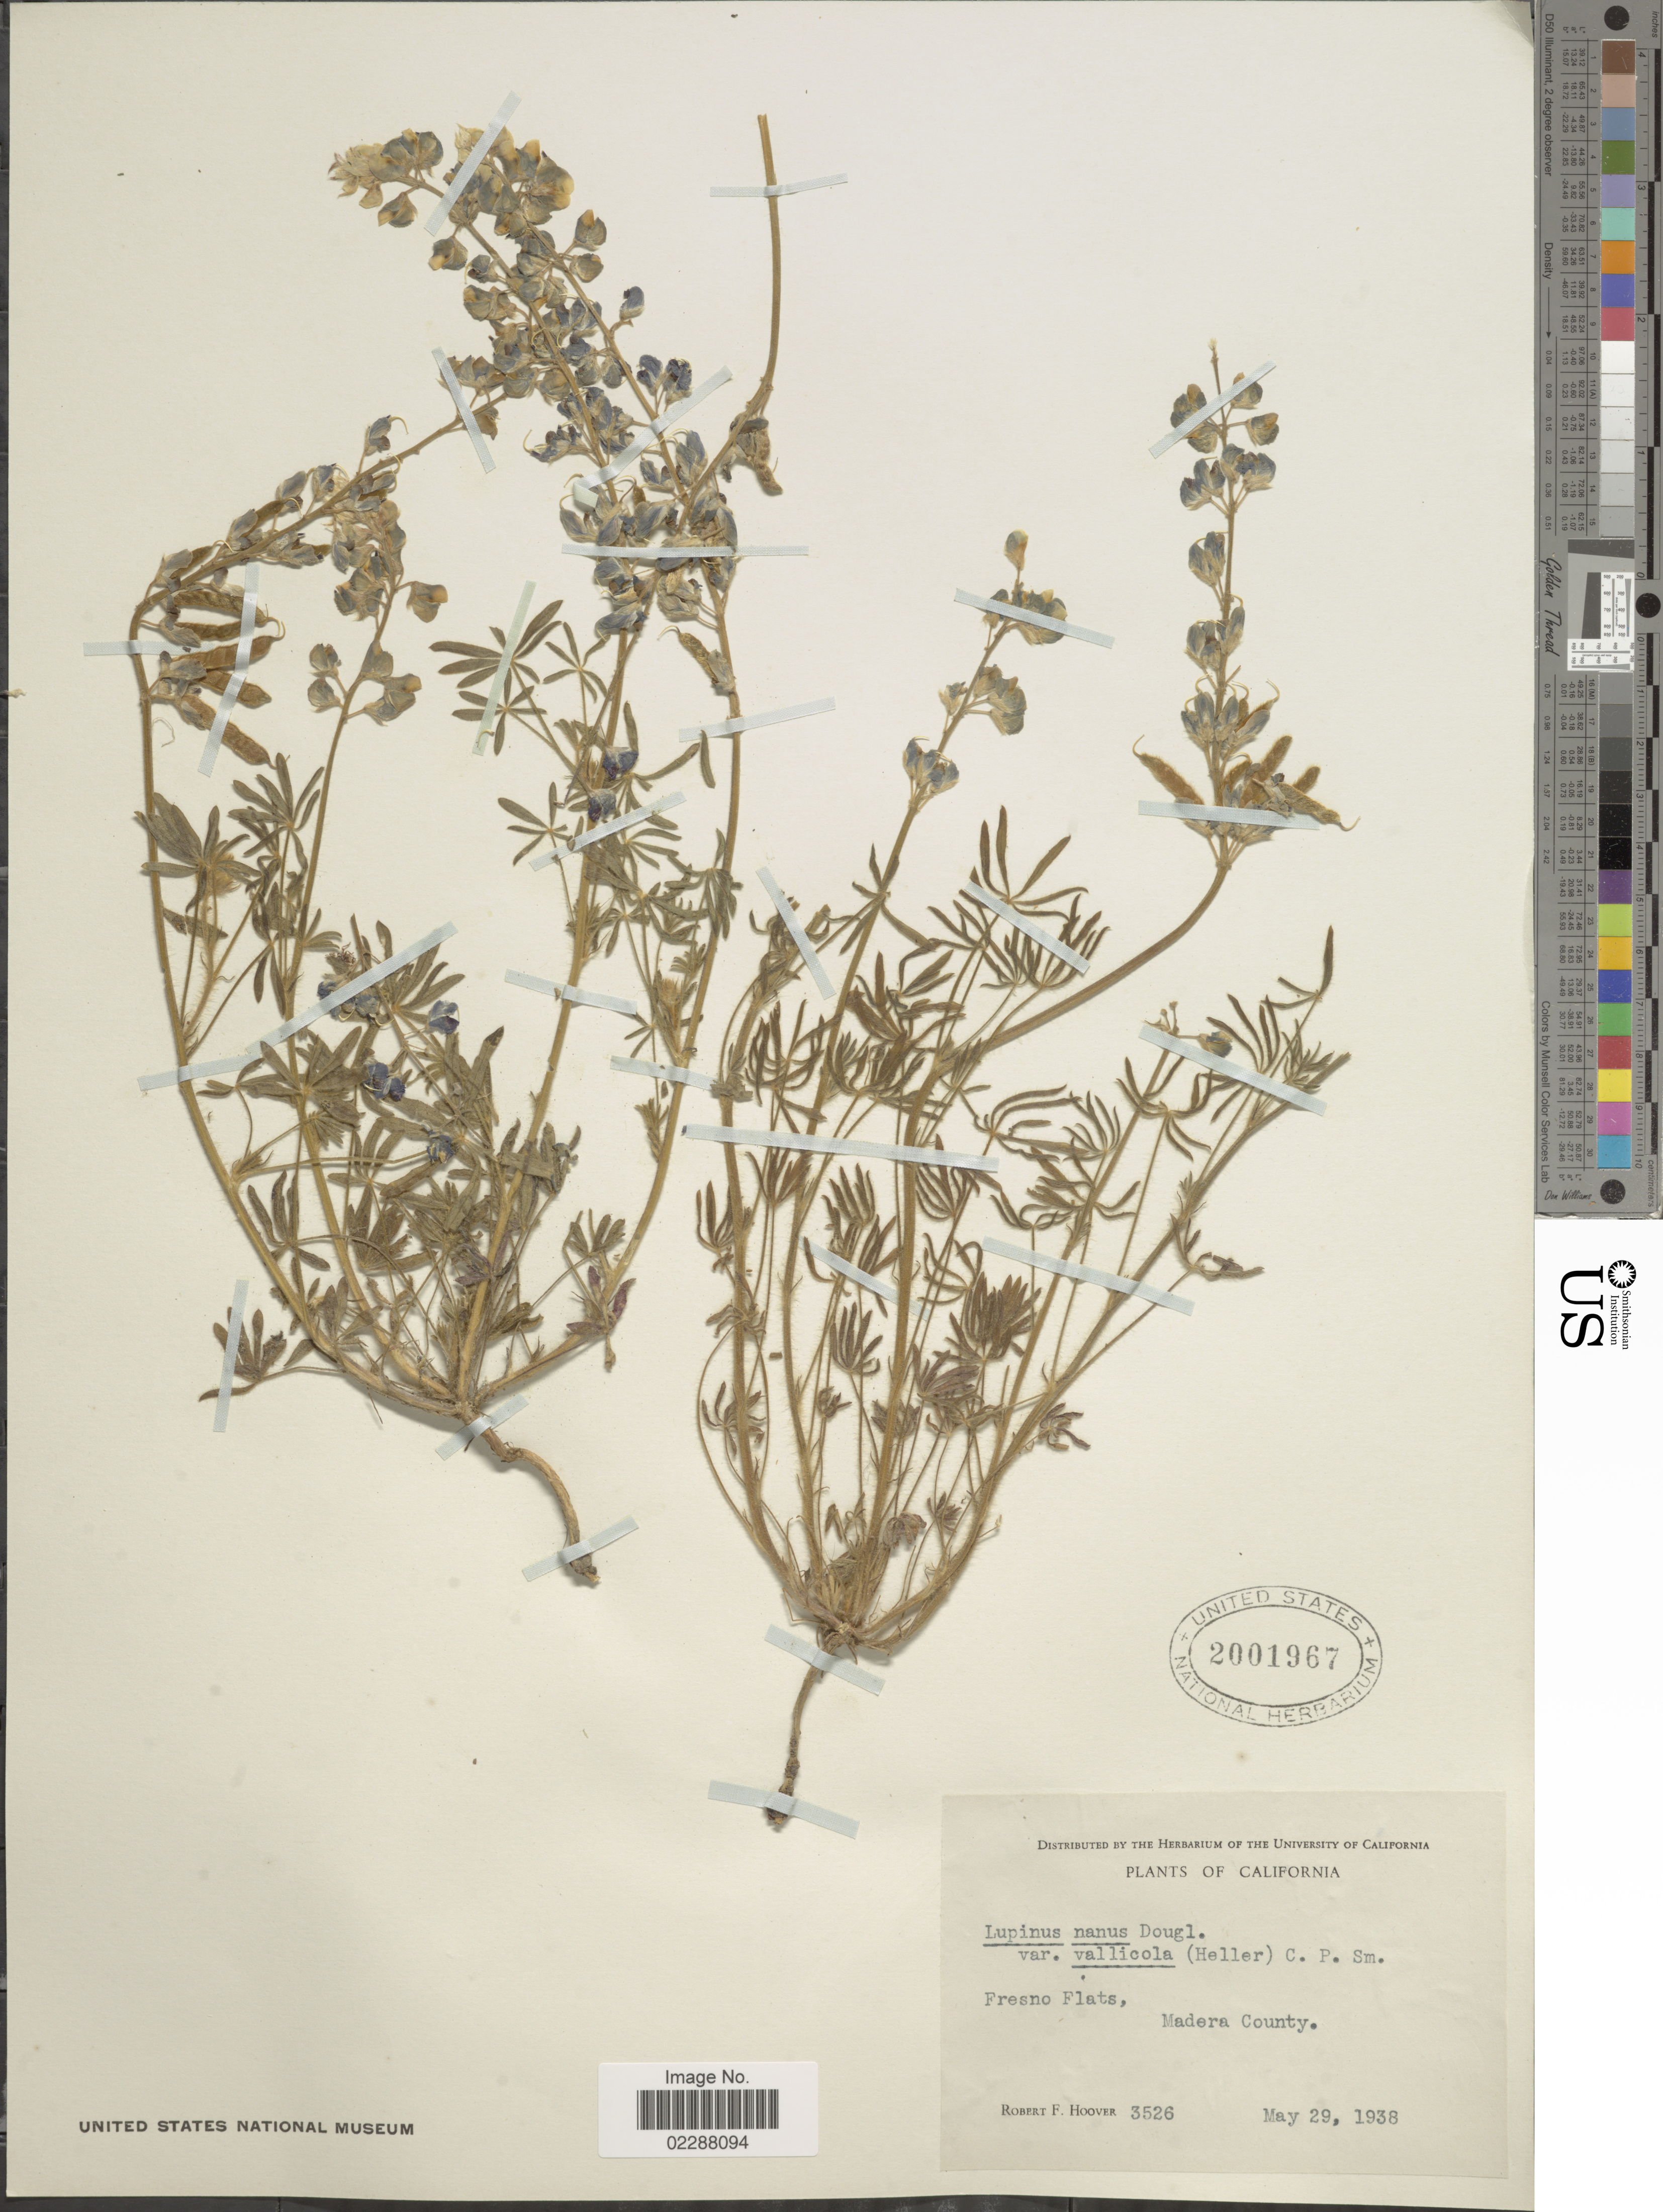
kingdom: Plantae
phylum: Tracheophyta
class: Magnoliopsida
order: Fabales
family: Fabaceae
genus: Lupinus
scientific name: Lupinus vallicola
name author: A. Heller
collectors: R. F. Hoover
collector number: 3526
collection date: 1938-05-29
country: United States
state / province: California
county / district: Madera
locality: Fresno Flats, Madera County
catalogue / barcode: US 2001967